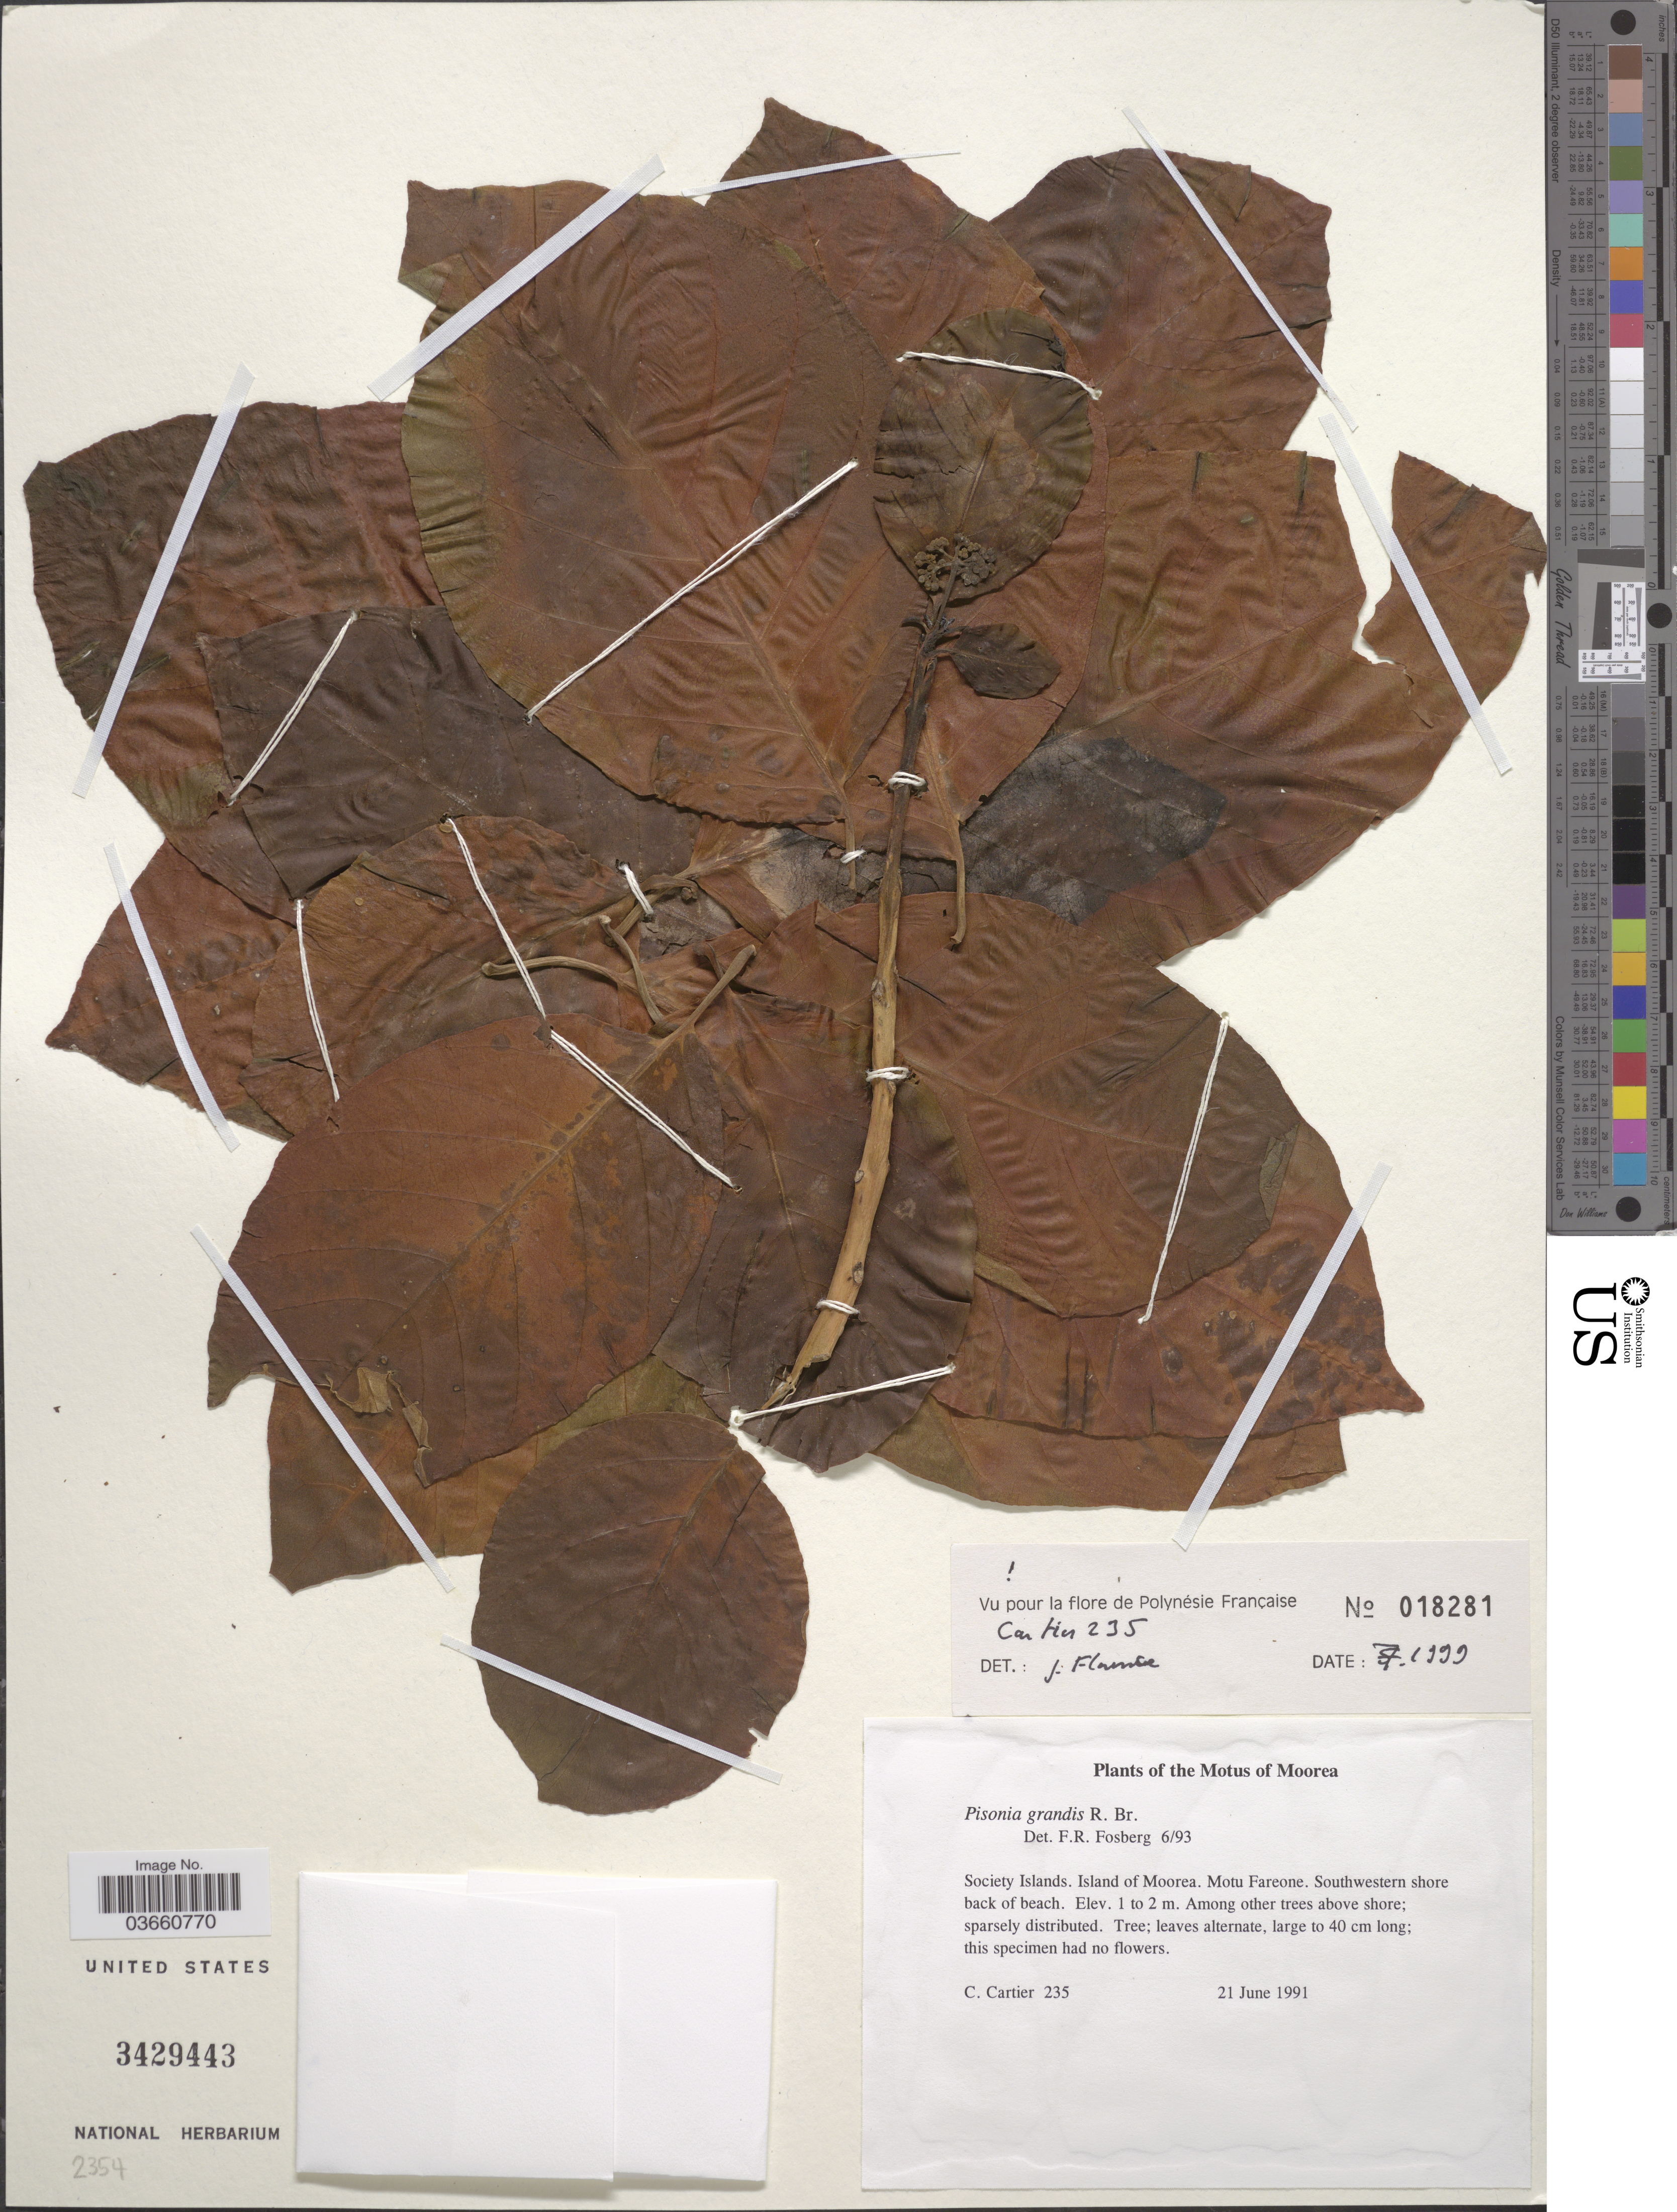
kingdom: Plantae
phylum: Tracheophyta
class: Magnoliopsida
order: Caryophyllales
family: Nyctaginaceae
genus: Pisonia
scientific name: Pisonia grandis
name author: R. Br.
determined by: Fosberg, F. R.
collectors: C. Cartier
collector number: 235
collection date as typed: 21 Jun 1991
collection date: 1991-06-21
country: French Polynesia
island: Moorea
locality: Southwest shore back of beach, Fareone [Society Is.]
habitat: Among other trees above shore; sparsely distributed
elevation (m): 1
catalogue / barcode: US 3429443